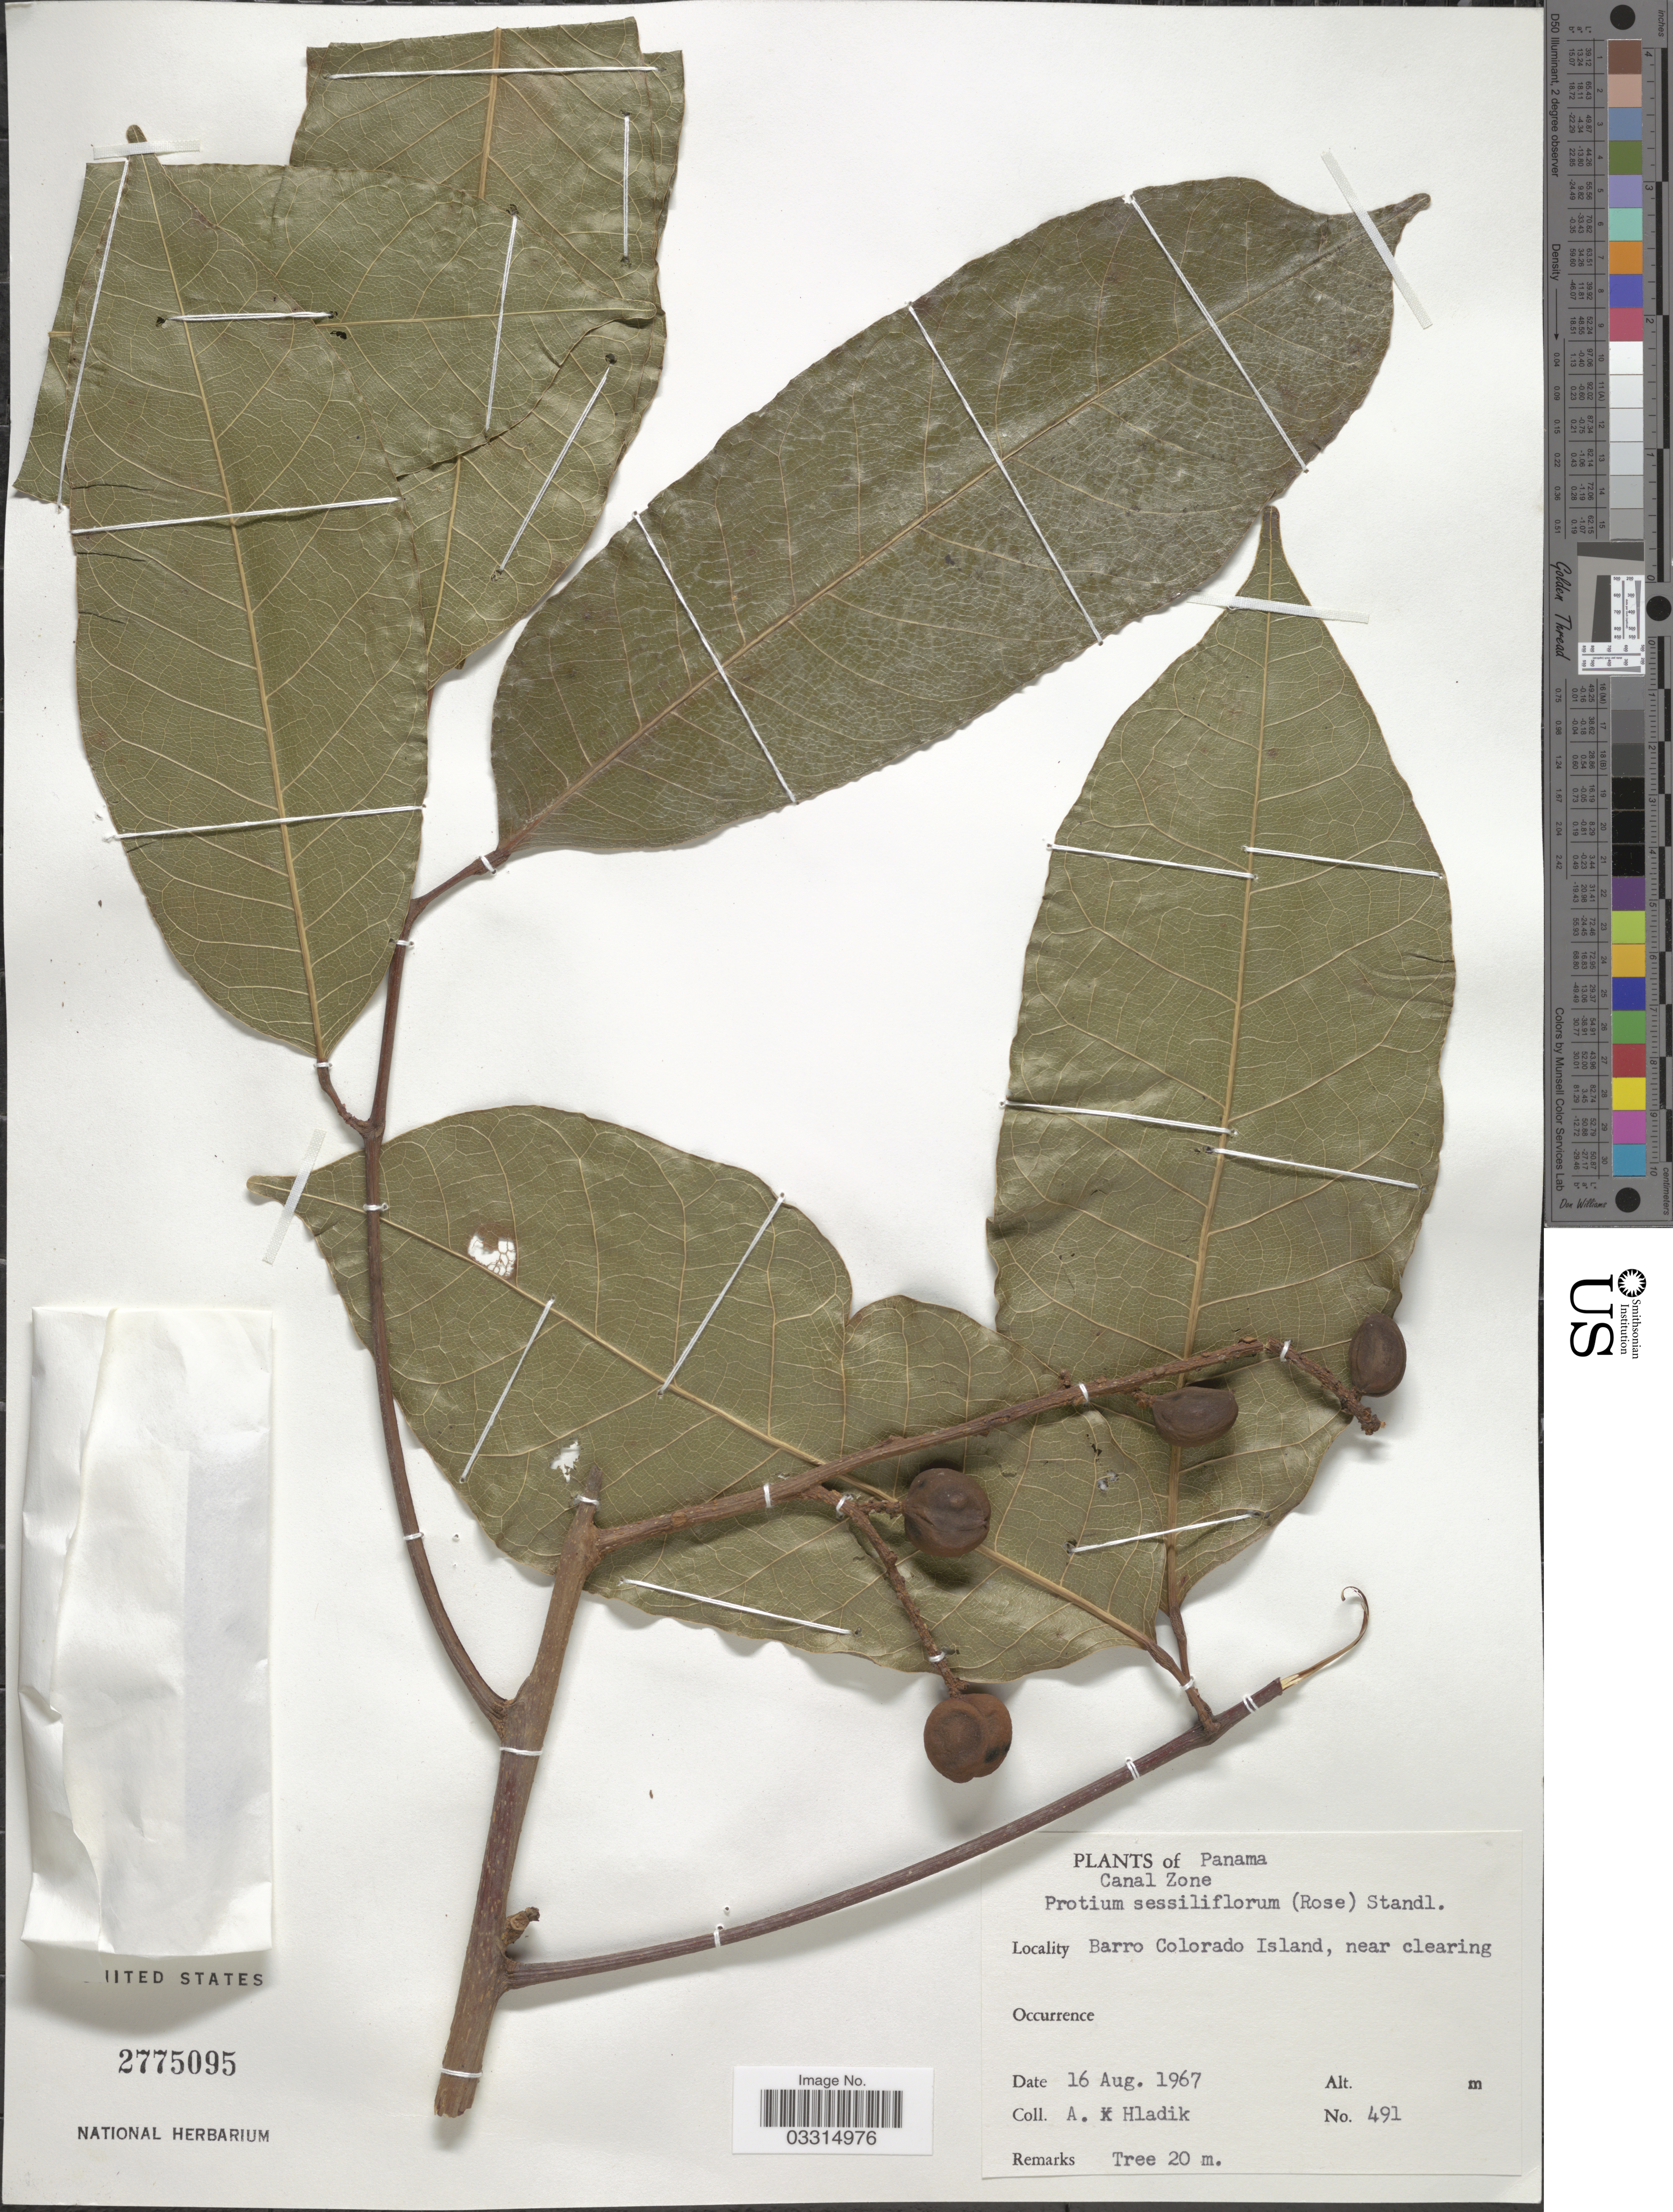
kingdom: Plantae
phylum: Tracheophyta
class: Magnoliopsida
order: Sapindales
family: Burseraceae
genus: Protium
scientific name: Protium sessiliflorum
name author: (Rose) Standl.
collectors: A. Hladik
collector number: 491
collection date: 1967-08-16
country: Panama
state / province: Panamá Oeste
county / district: Canal Zone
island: Barro Colorado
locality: Canal Zone. Barro Colorado Island, near clearing.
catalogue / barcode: US 2775095